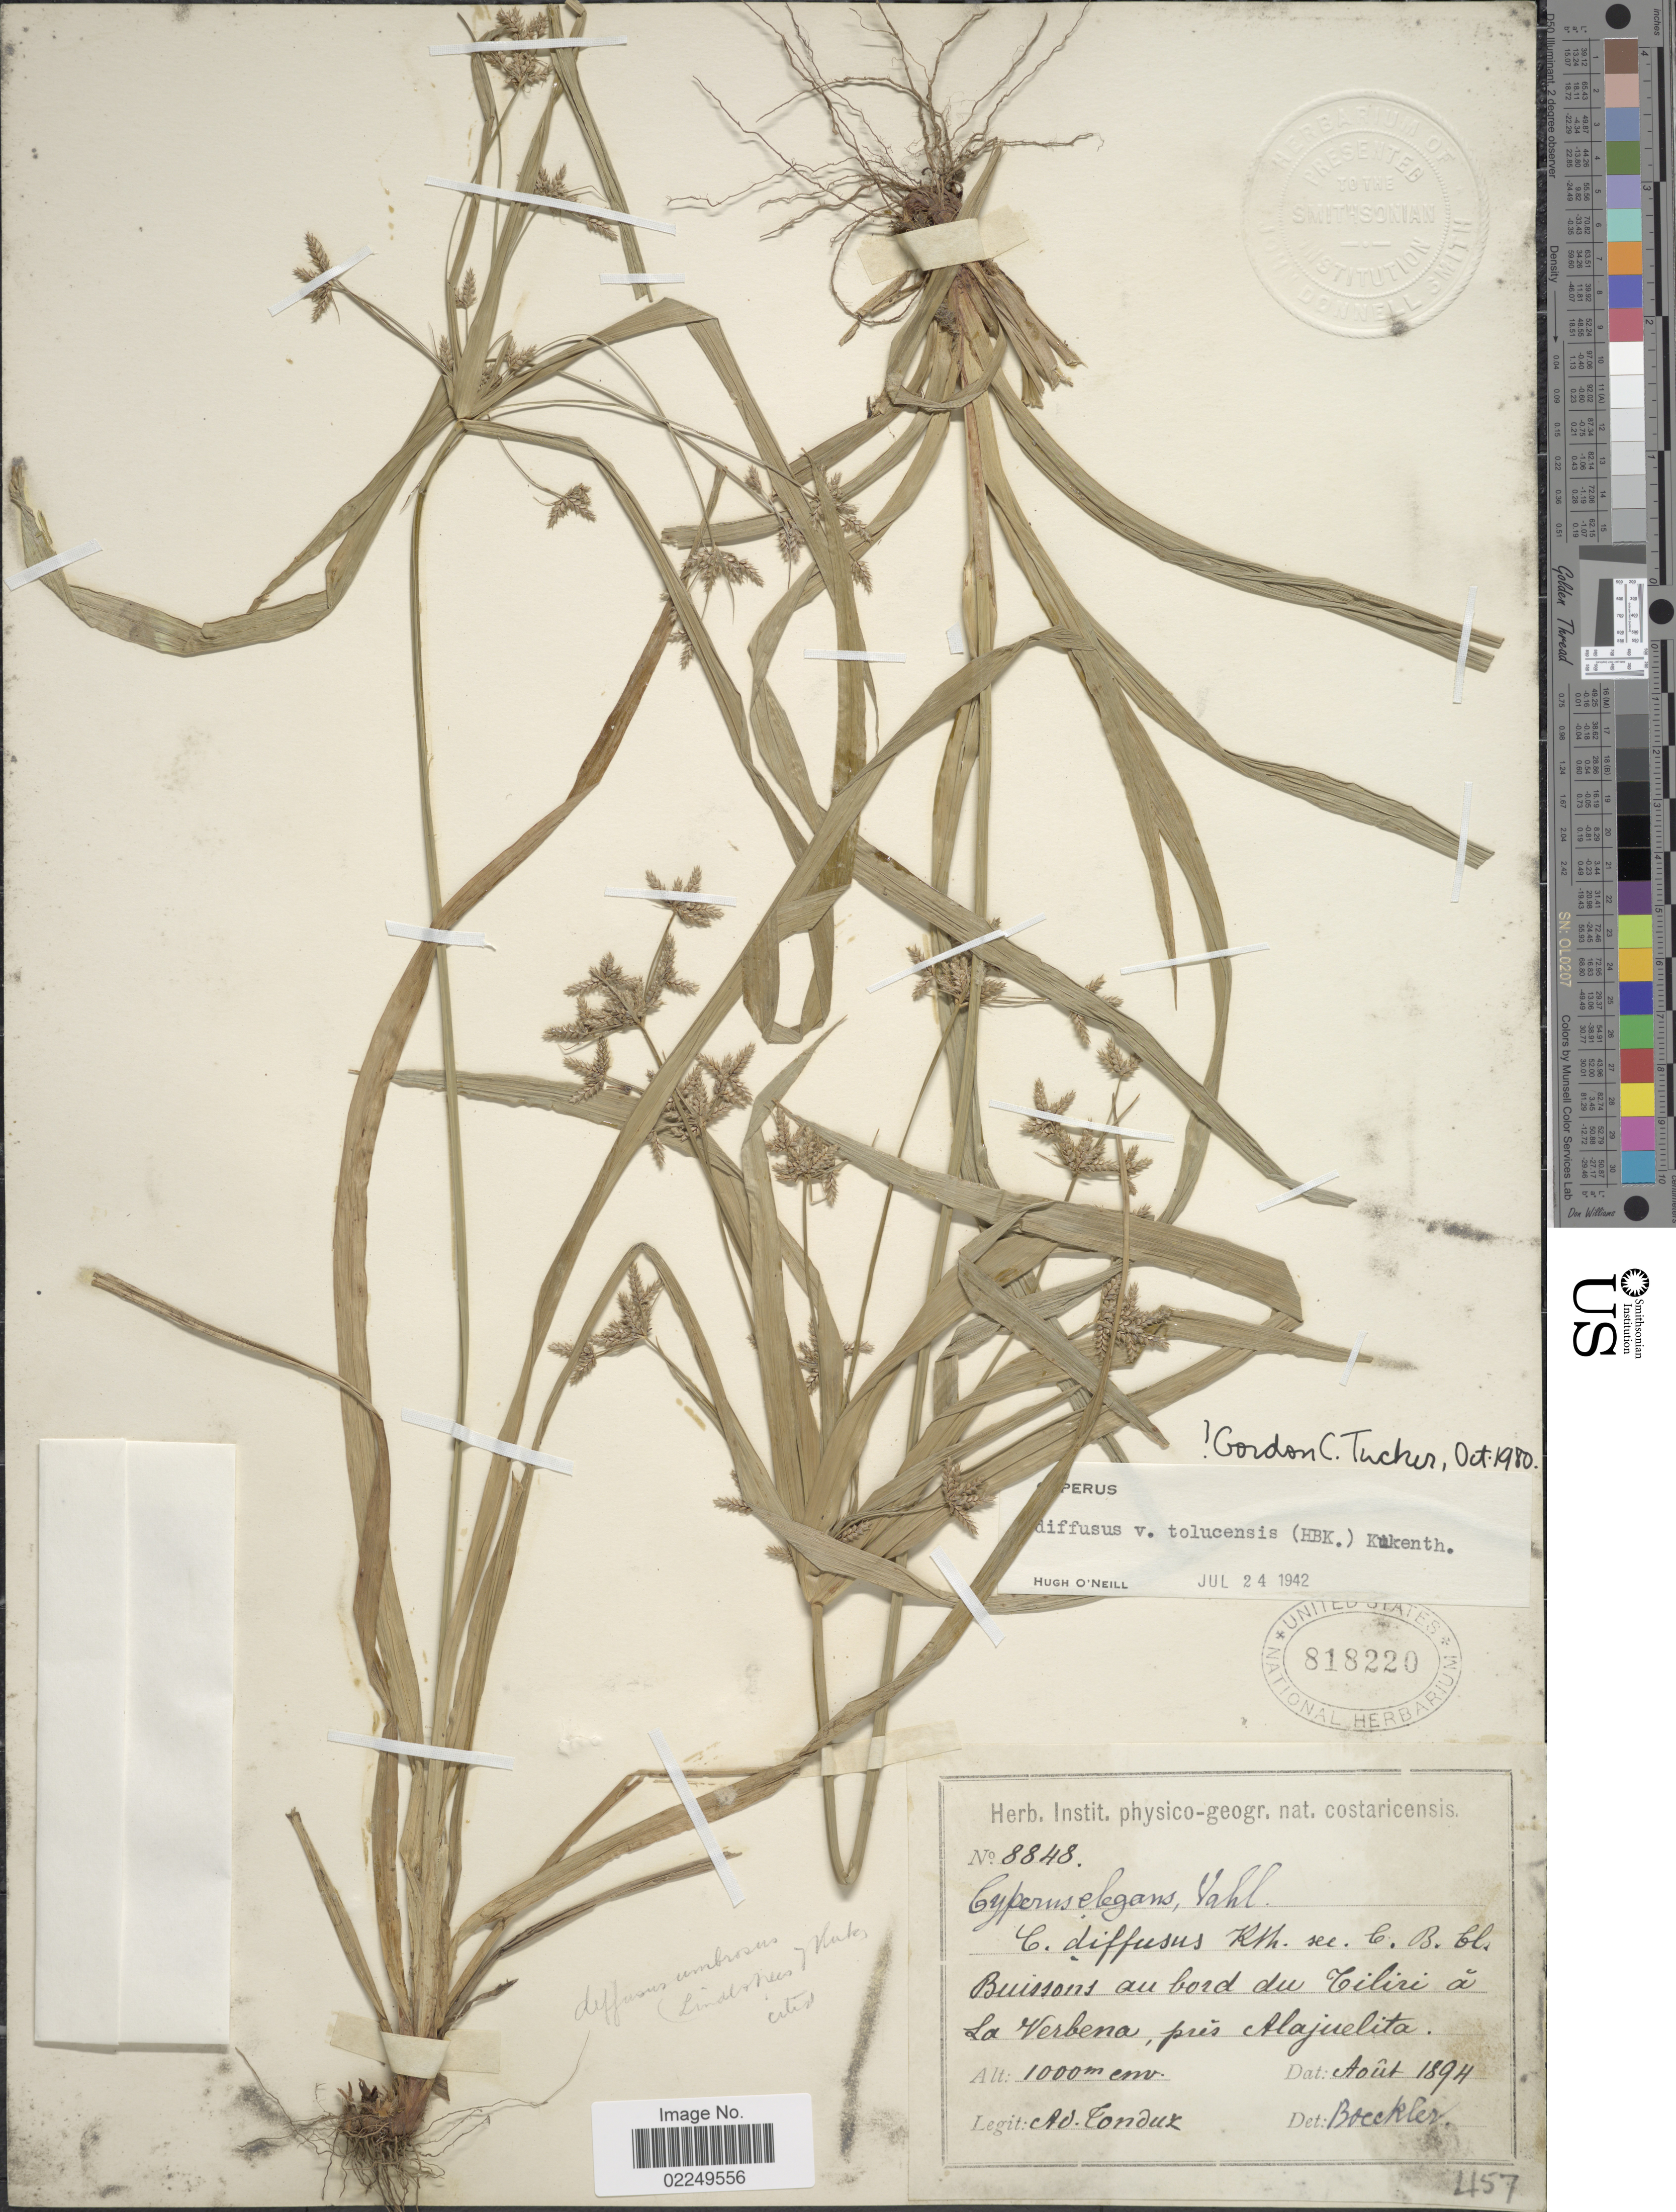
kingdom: Plantae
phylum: Tracheophyta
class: Liliopsida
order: Poales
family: Cyperaceae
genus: Cyperus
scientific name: Cyperus laxus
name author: Lam.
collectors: A. Tonduz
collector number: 8848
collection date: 1894-08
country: Costa Rica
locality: Buissons au bord du Tiliri a La Verbena, pres Alajuelita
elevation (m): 1000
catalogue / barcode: US 818220